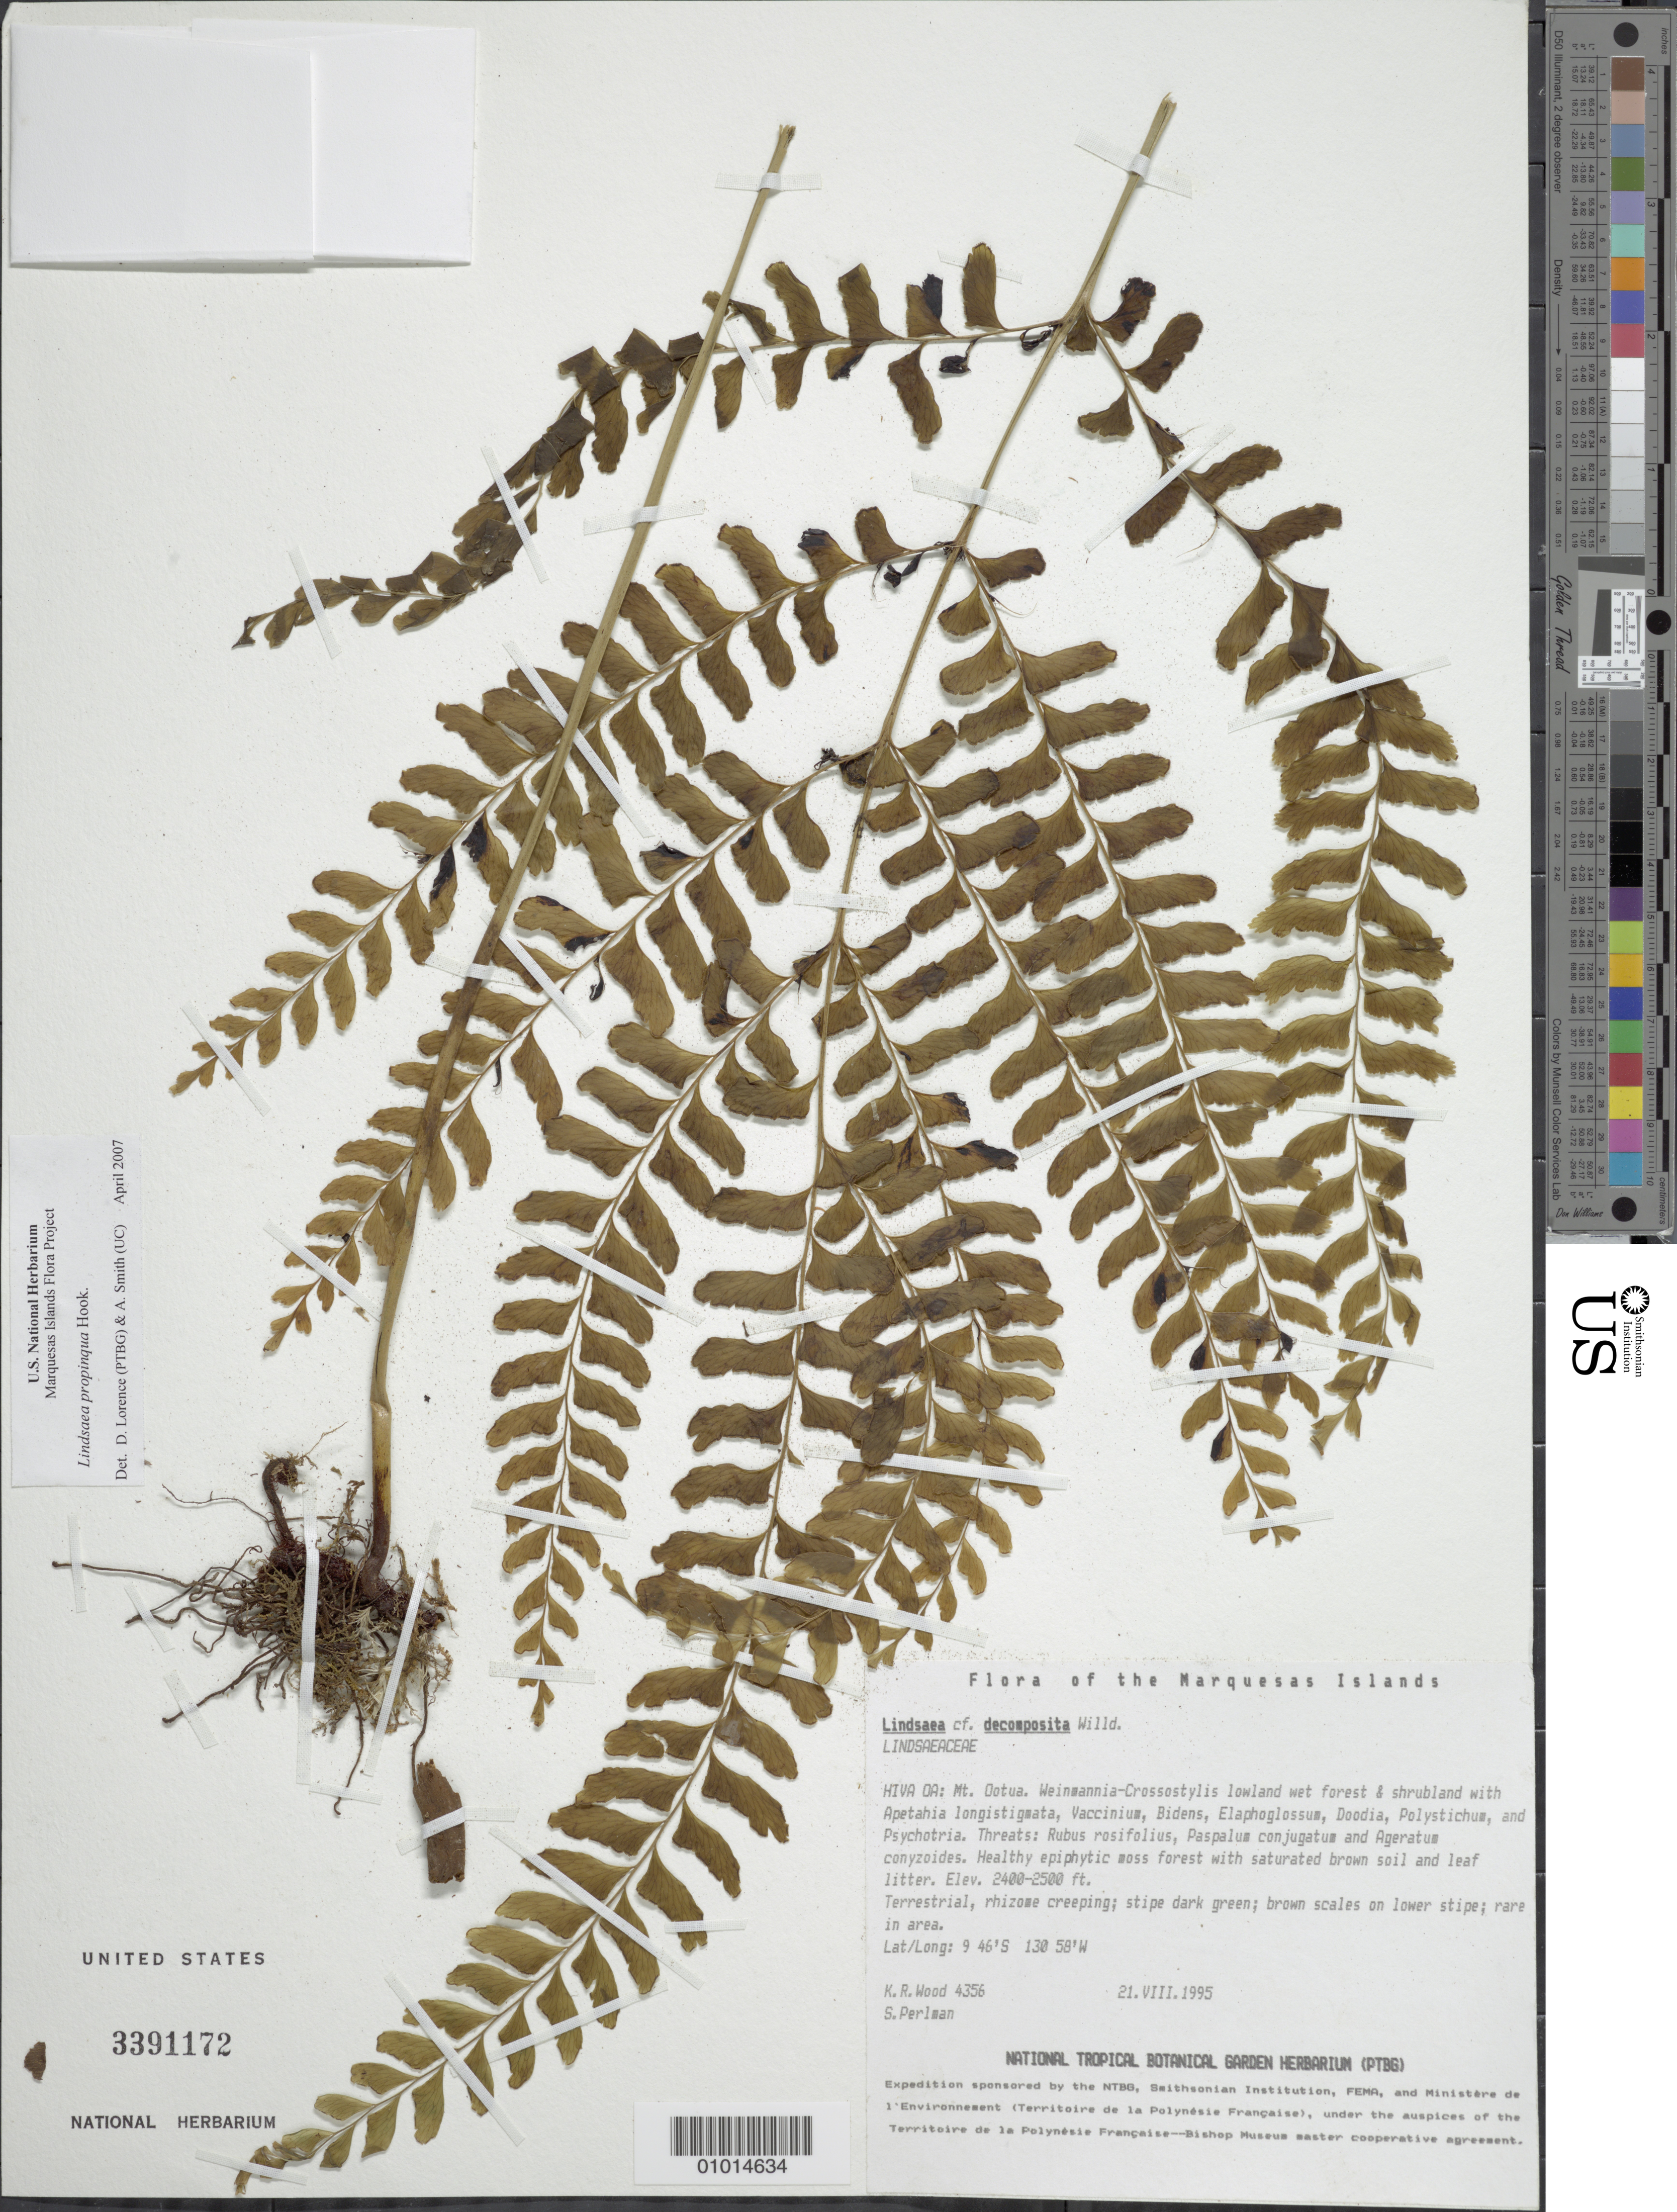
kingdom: Plantae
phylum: Tracheophyta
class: Polypodiopsida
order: Polypodiales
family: Lindsaeaceae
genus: Lindsaea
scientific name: Lindsaea propinqua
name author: Hook.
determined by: Lorence, David H., (PTBG), National Tropical Botanical Garden (UNITED STATES)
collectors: K. R. Wood & S. P. Perlman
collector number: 4356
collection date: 1995-08-21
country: French Polynesia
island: Hiva Oa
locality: Mt. Ootua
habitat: Weinmannia - Crossostylis lowland wet forest & shrubland. Healthy epiphytic moss forest w/ saturated brown soil and leaf litter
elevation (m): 732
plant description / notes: Rubus rosifolius, Paspalum conjugatum, Ageratum conyzoides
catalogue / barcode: US 3391172